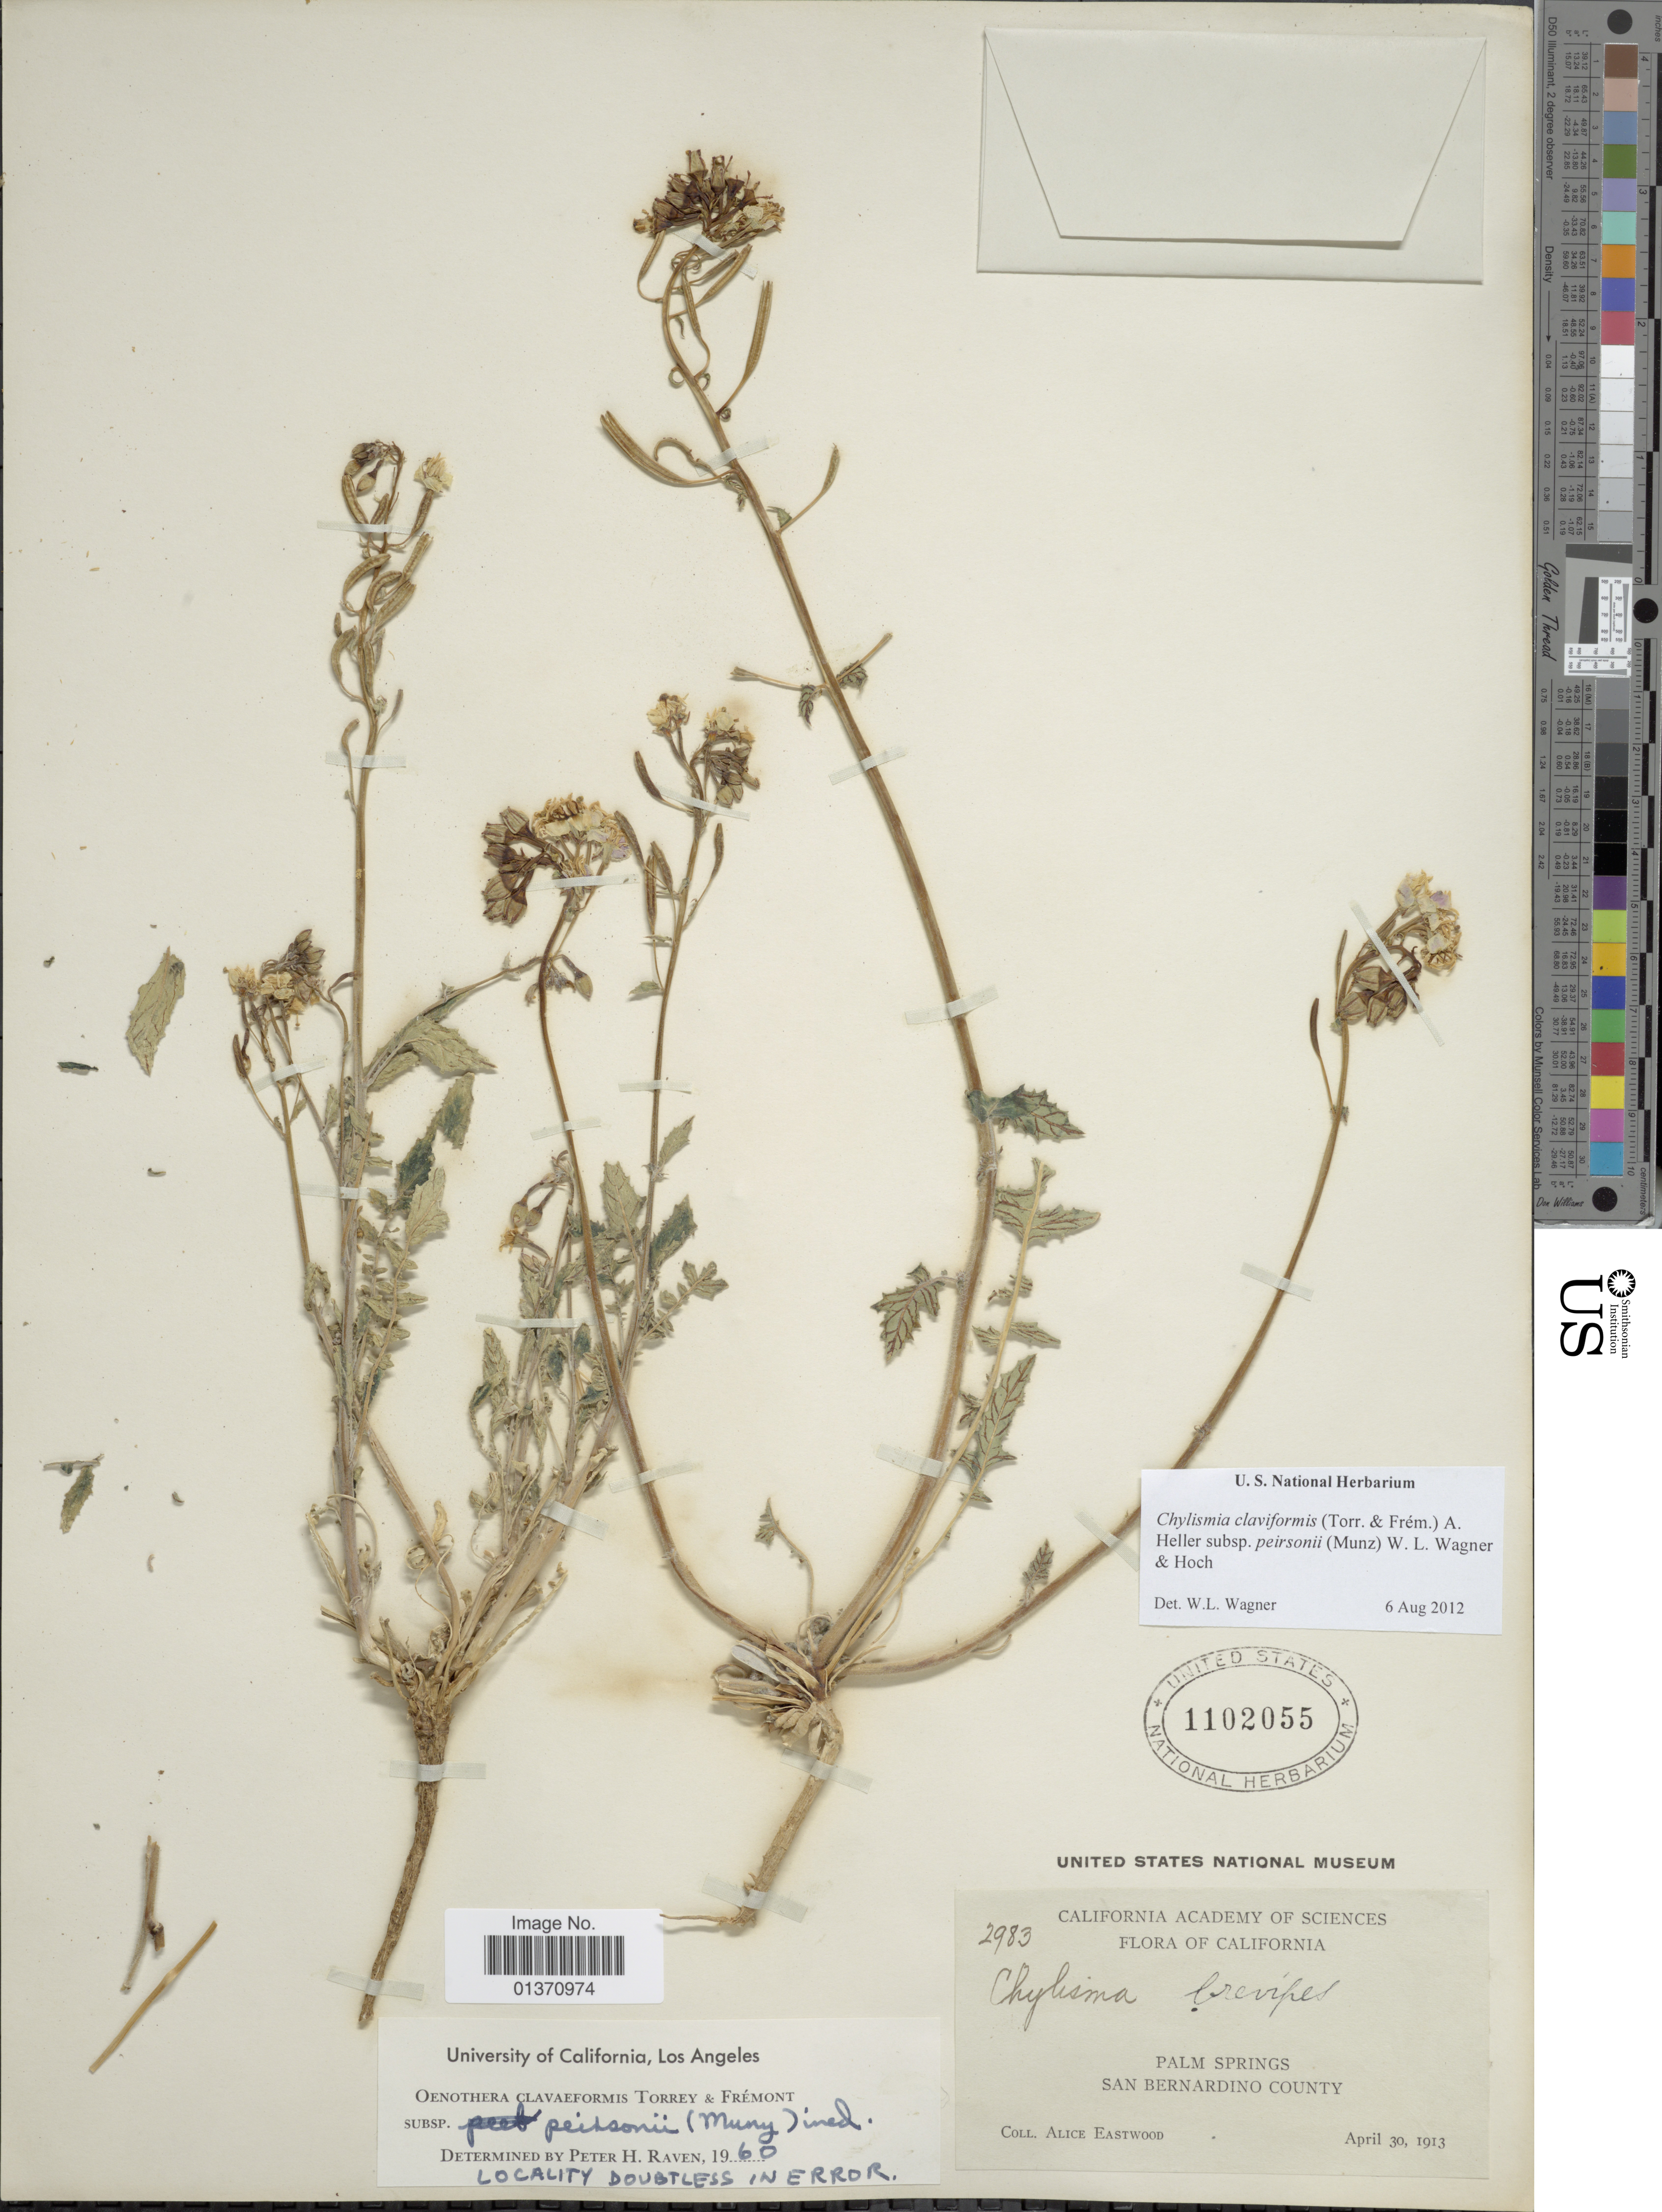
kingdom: Plantae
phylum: Tracheophyta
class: Magnoliopsida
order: Myrtales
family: Onagraceae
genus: Chylismia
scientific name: Chylismia claviformis subsp. peirsonii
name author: (Munz) W.L. Wagner & Hoch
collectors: A. Eastwood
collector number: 2983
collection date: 1913-04-30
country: United States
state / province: California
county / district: San Bernardino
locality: Palm Springs, San Bernardino County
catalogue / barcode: US 1102055